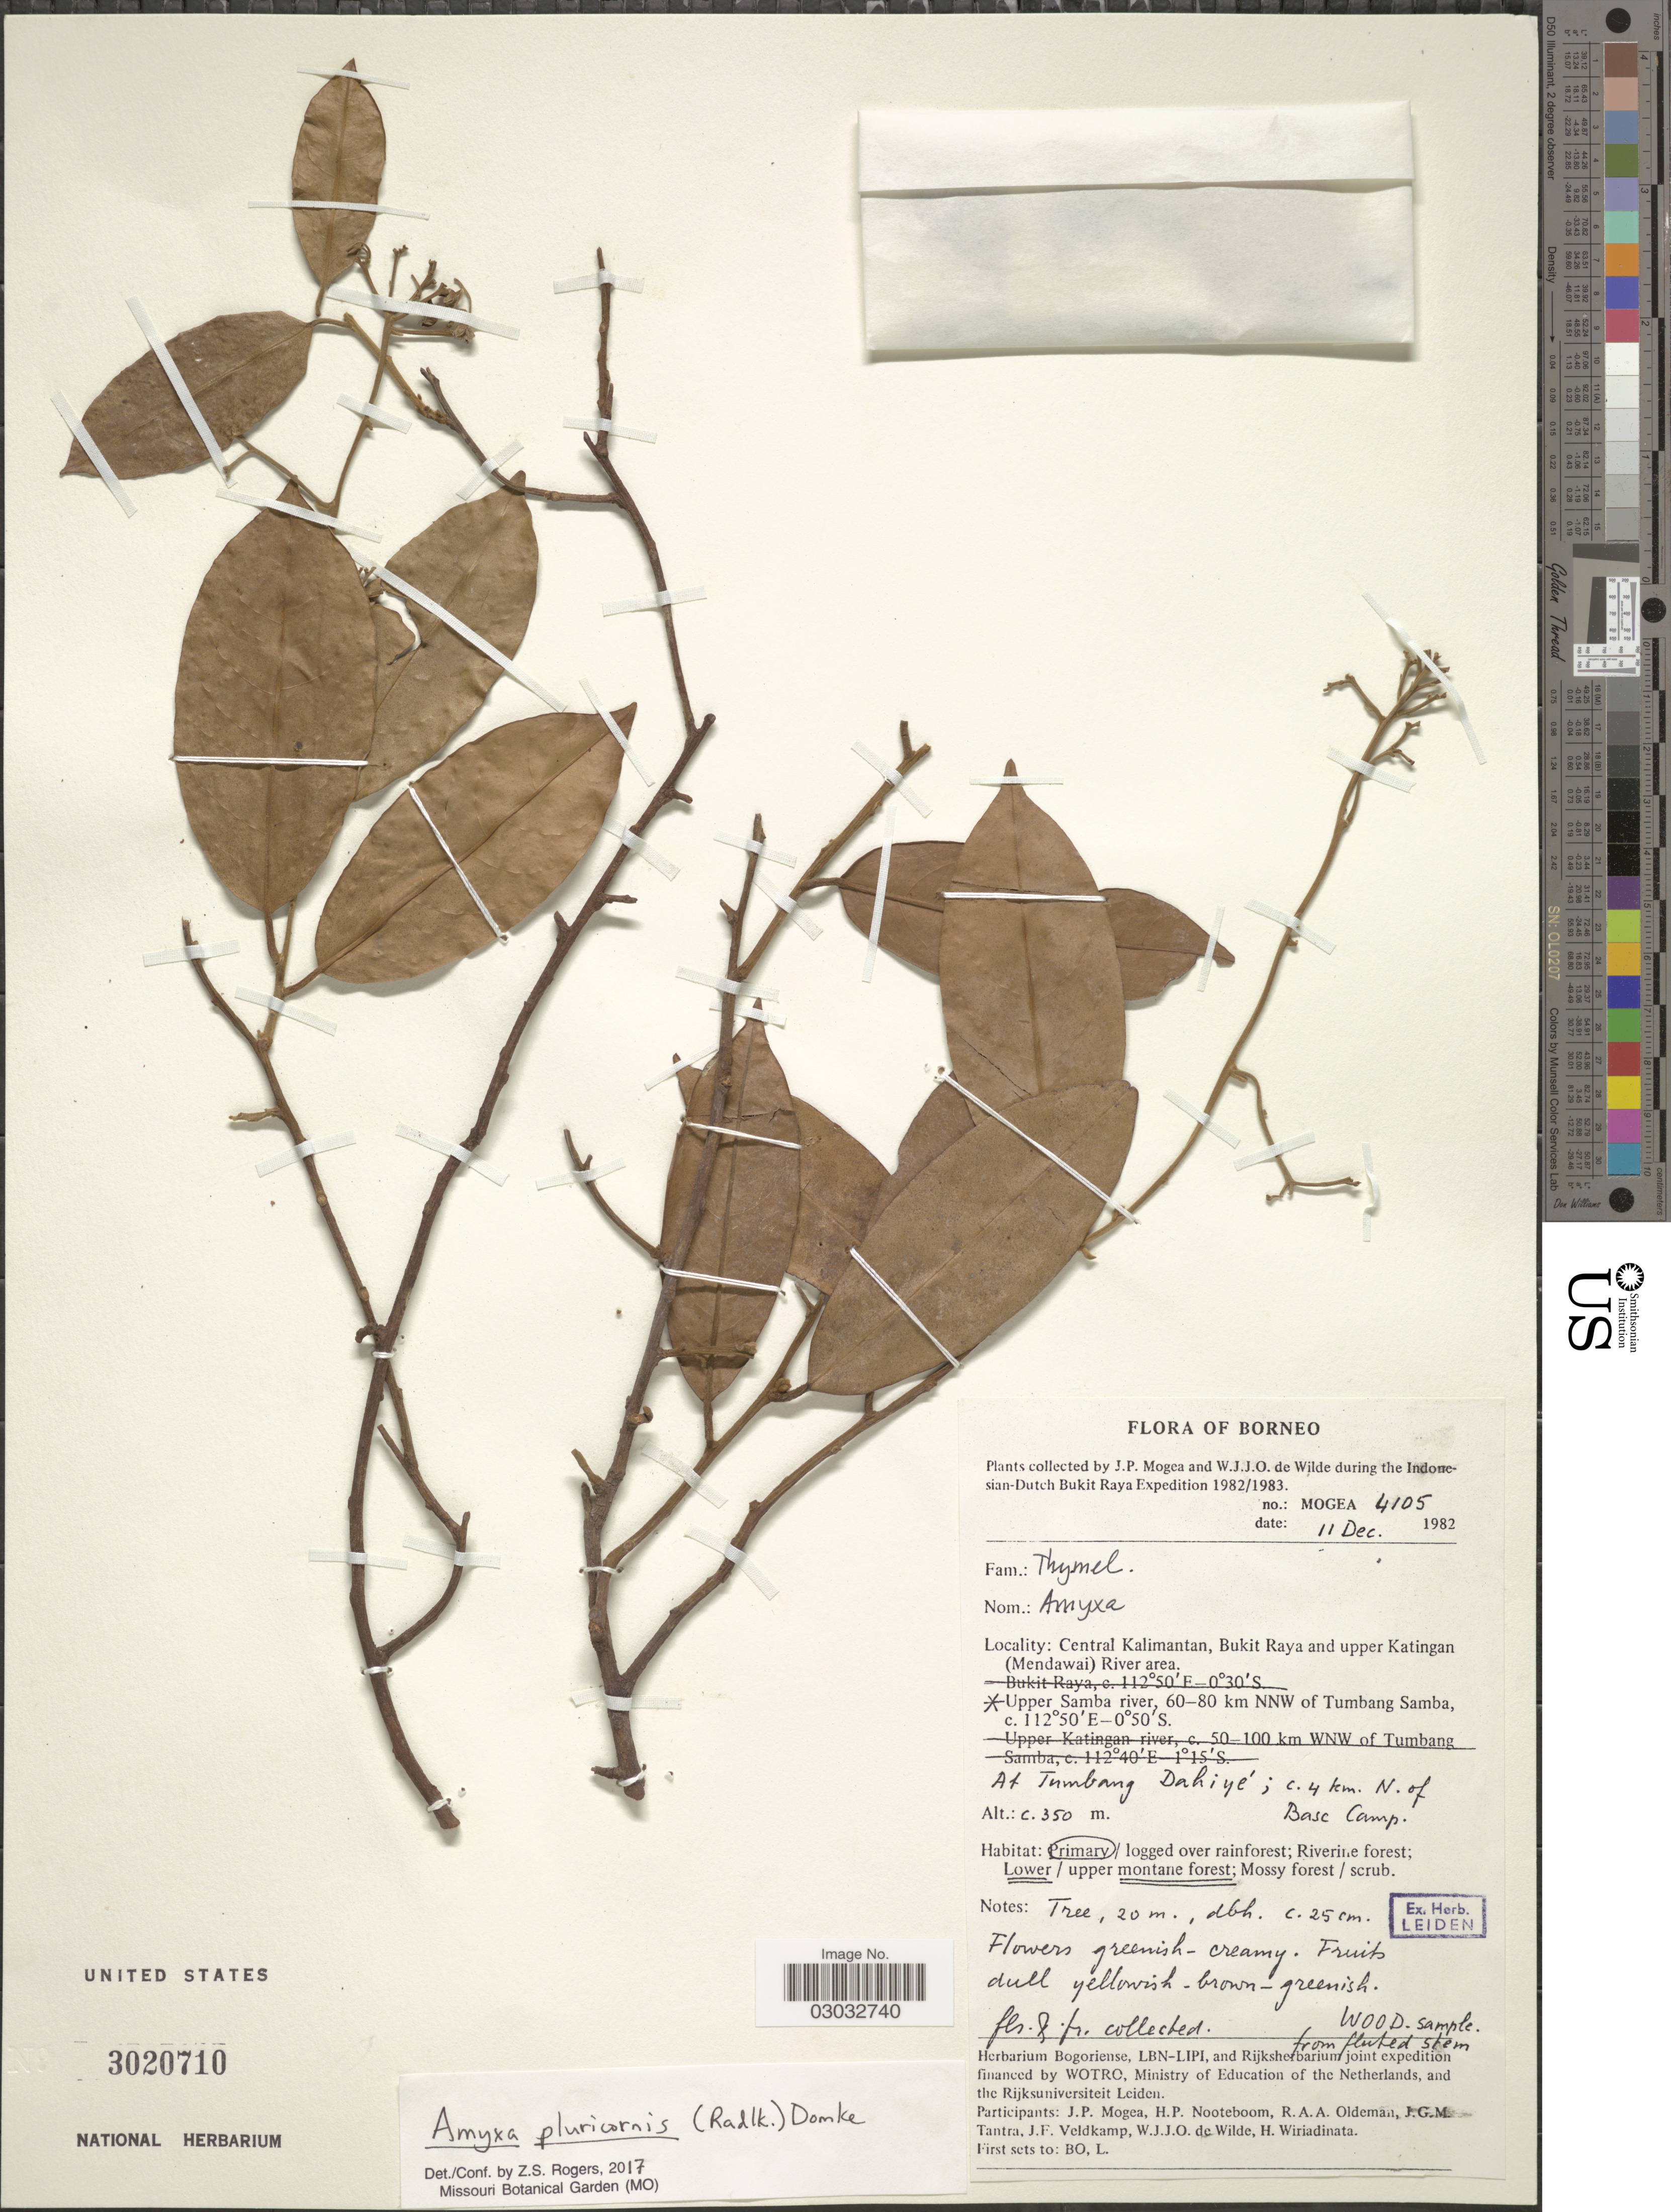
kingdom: Plantae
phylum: Tracheophyta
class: Magnoliopsida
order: Malvales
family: Thymelaeaceae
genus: Amyxa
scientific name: Amyxa pluricornis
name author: (Radlk.) Domke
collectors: J. Mogea & W. J. de Wilde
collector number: MOGEA 4105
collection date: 1982-12-11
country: Indonesia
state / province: Kalimantan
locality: Central Kalimantan, Bukit Raya and upper Katingan (Mendawai) River area, Borneo, Upper Samba river, 60-80 km NNW of Tumbang Samba, At Tumbang Dahiyé; c. 4 km. N of Base Camp.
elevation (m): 350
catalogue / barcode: US 3020710